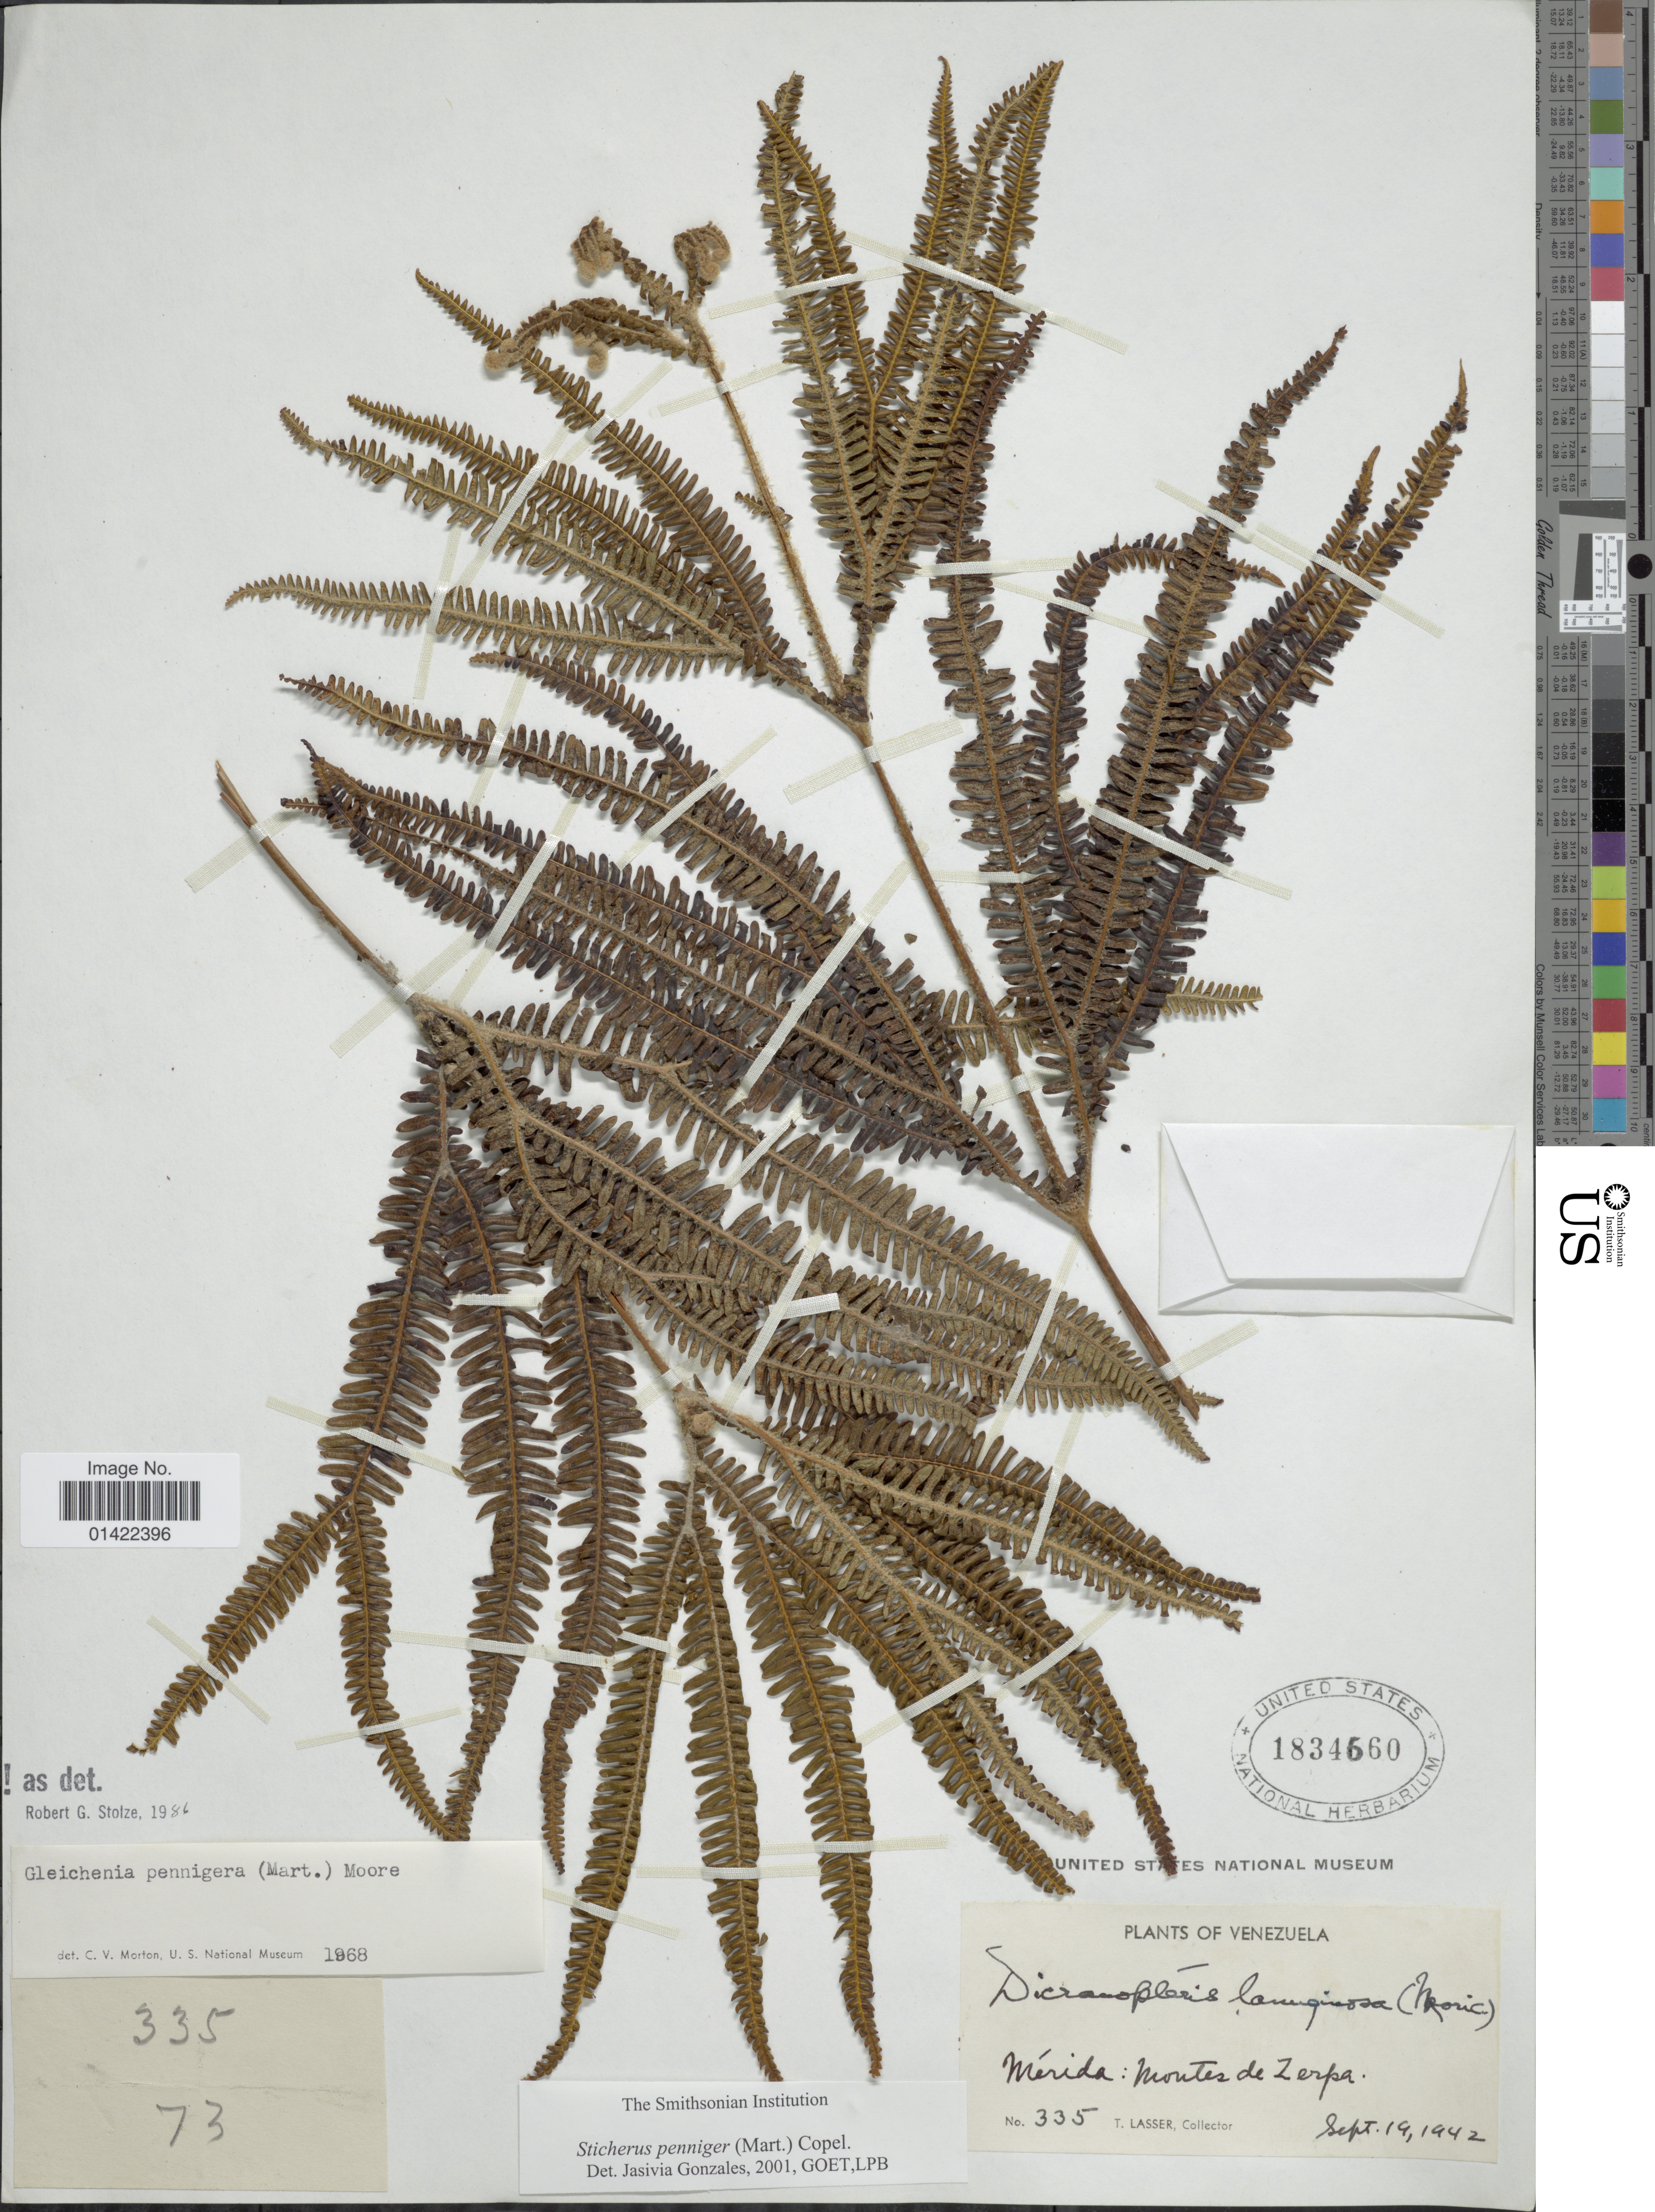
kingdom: Plantae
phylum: Tracheophyta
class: Polypodiopsida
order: Gleicheniales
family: Gleicheniaceae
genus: Sticherus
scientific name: Sticherus pruinosus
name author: (Mart.) Ching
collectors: T. Lasser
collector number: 335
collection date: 1942-09-19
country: Venezuela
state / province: Mérida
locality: Montes de Zerpa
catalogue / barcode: US 1834660